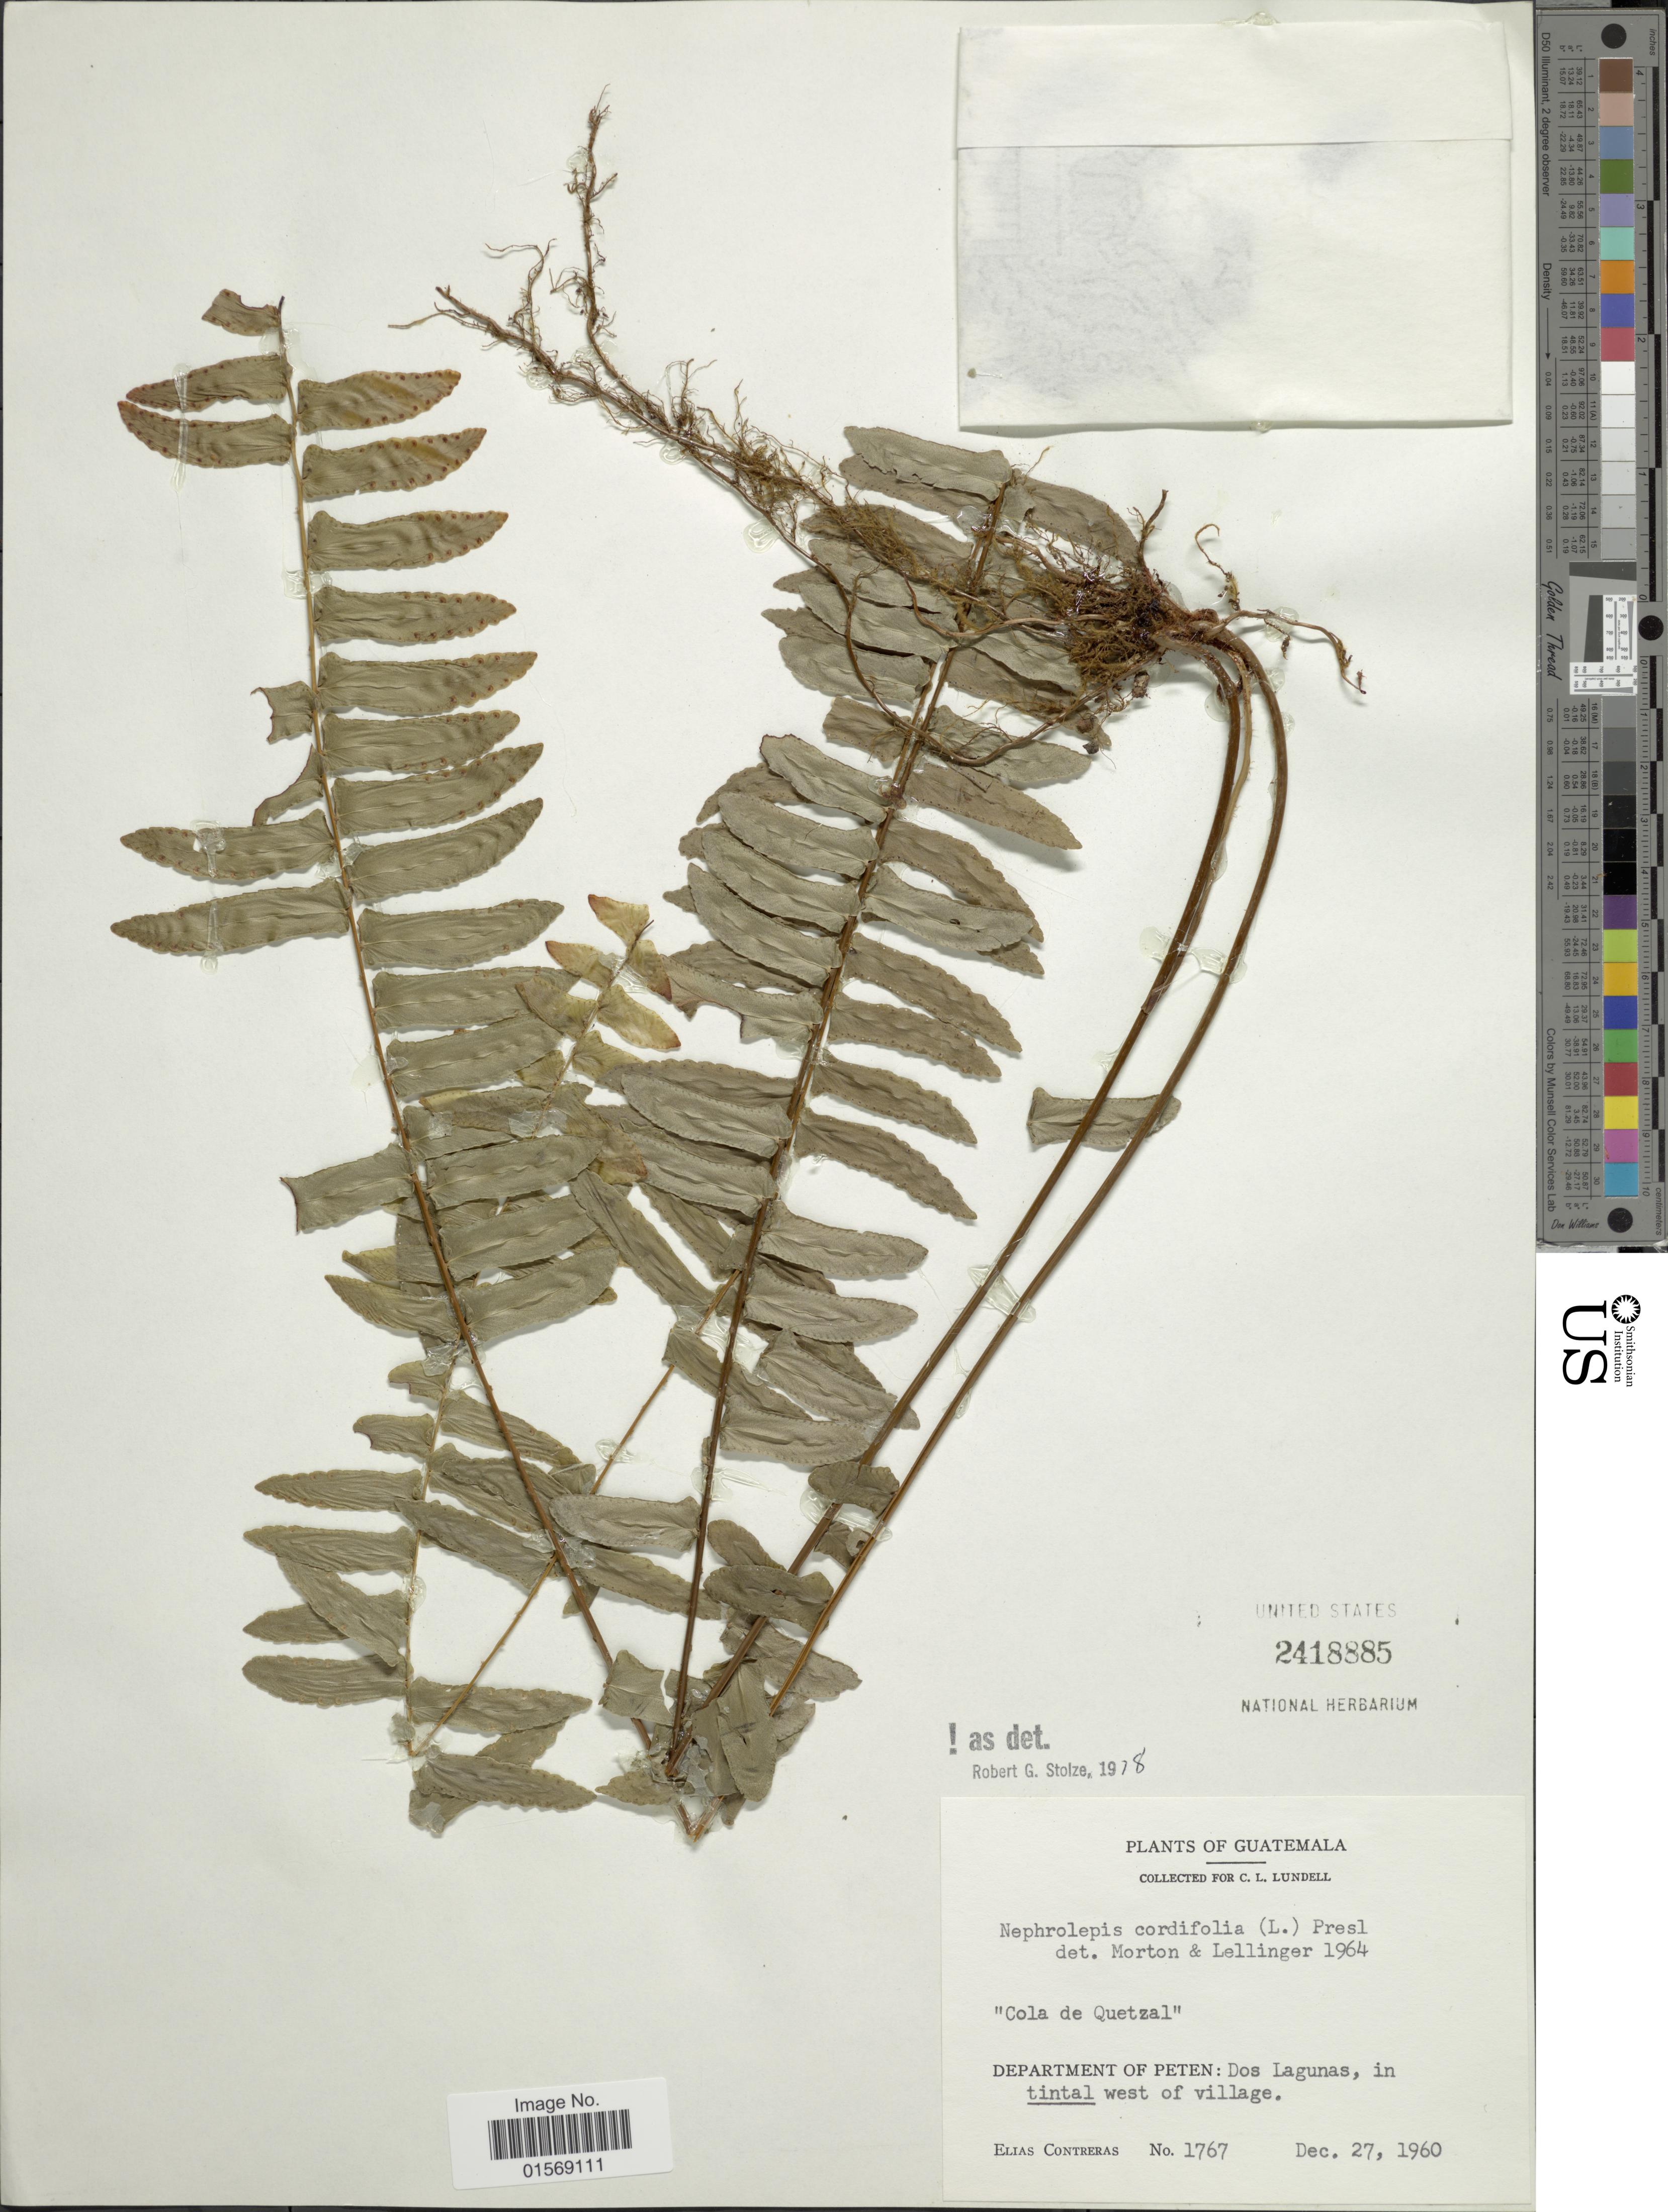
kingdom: Plantae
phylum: Tracheophyta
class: Polypodiopsida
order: Polypodiales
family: Nephrolepidaceae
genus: Nephrolepis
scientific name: Nephrolepis pendula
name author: (Raddi) J. Sm.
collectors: E. Contreras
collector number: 1767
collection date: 1960-12-27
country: Guatemala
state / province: El Petén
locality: Guatemala. Department of El Peten: Dos Lagunas, in tintal west of village.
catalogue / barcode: US 2418885